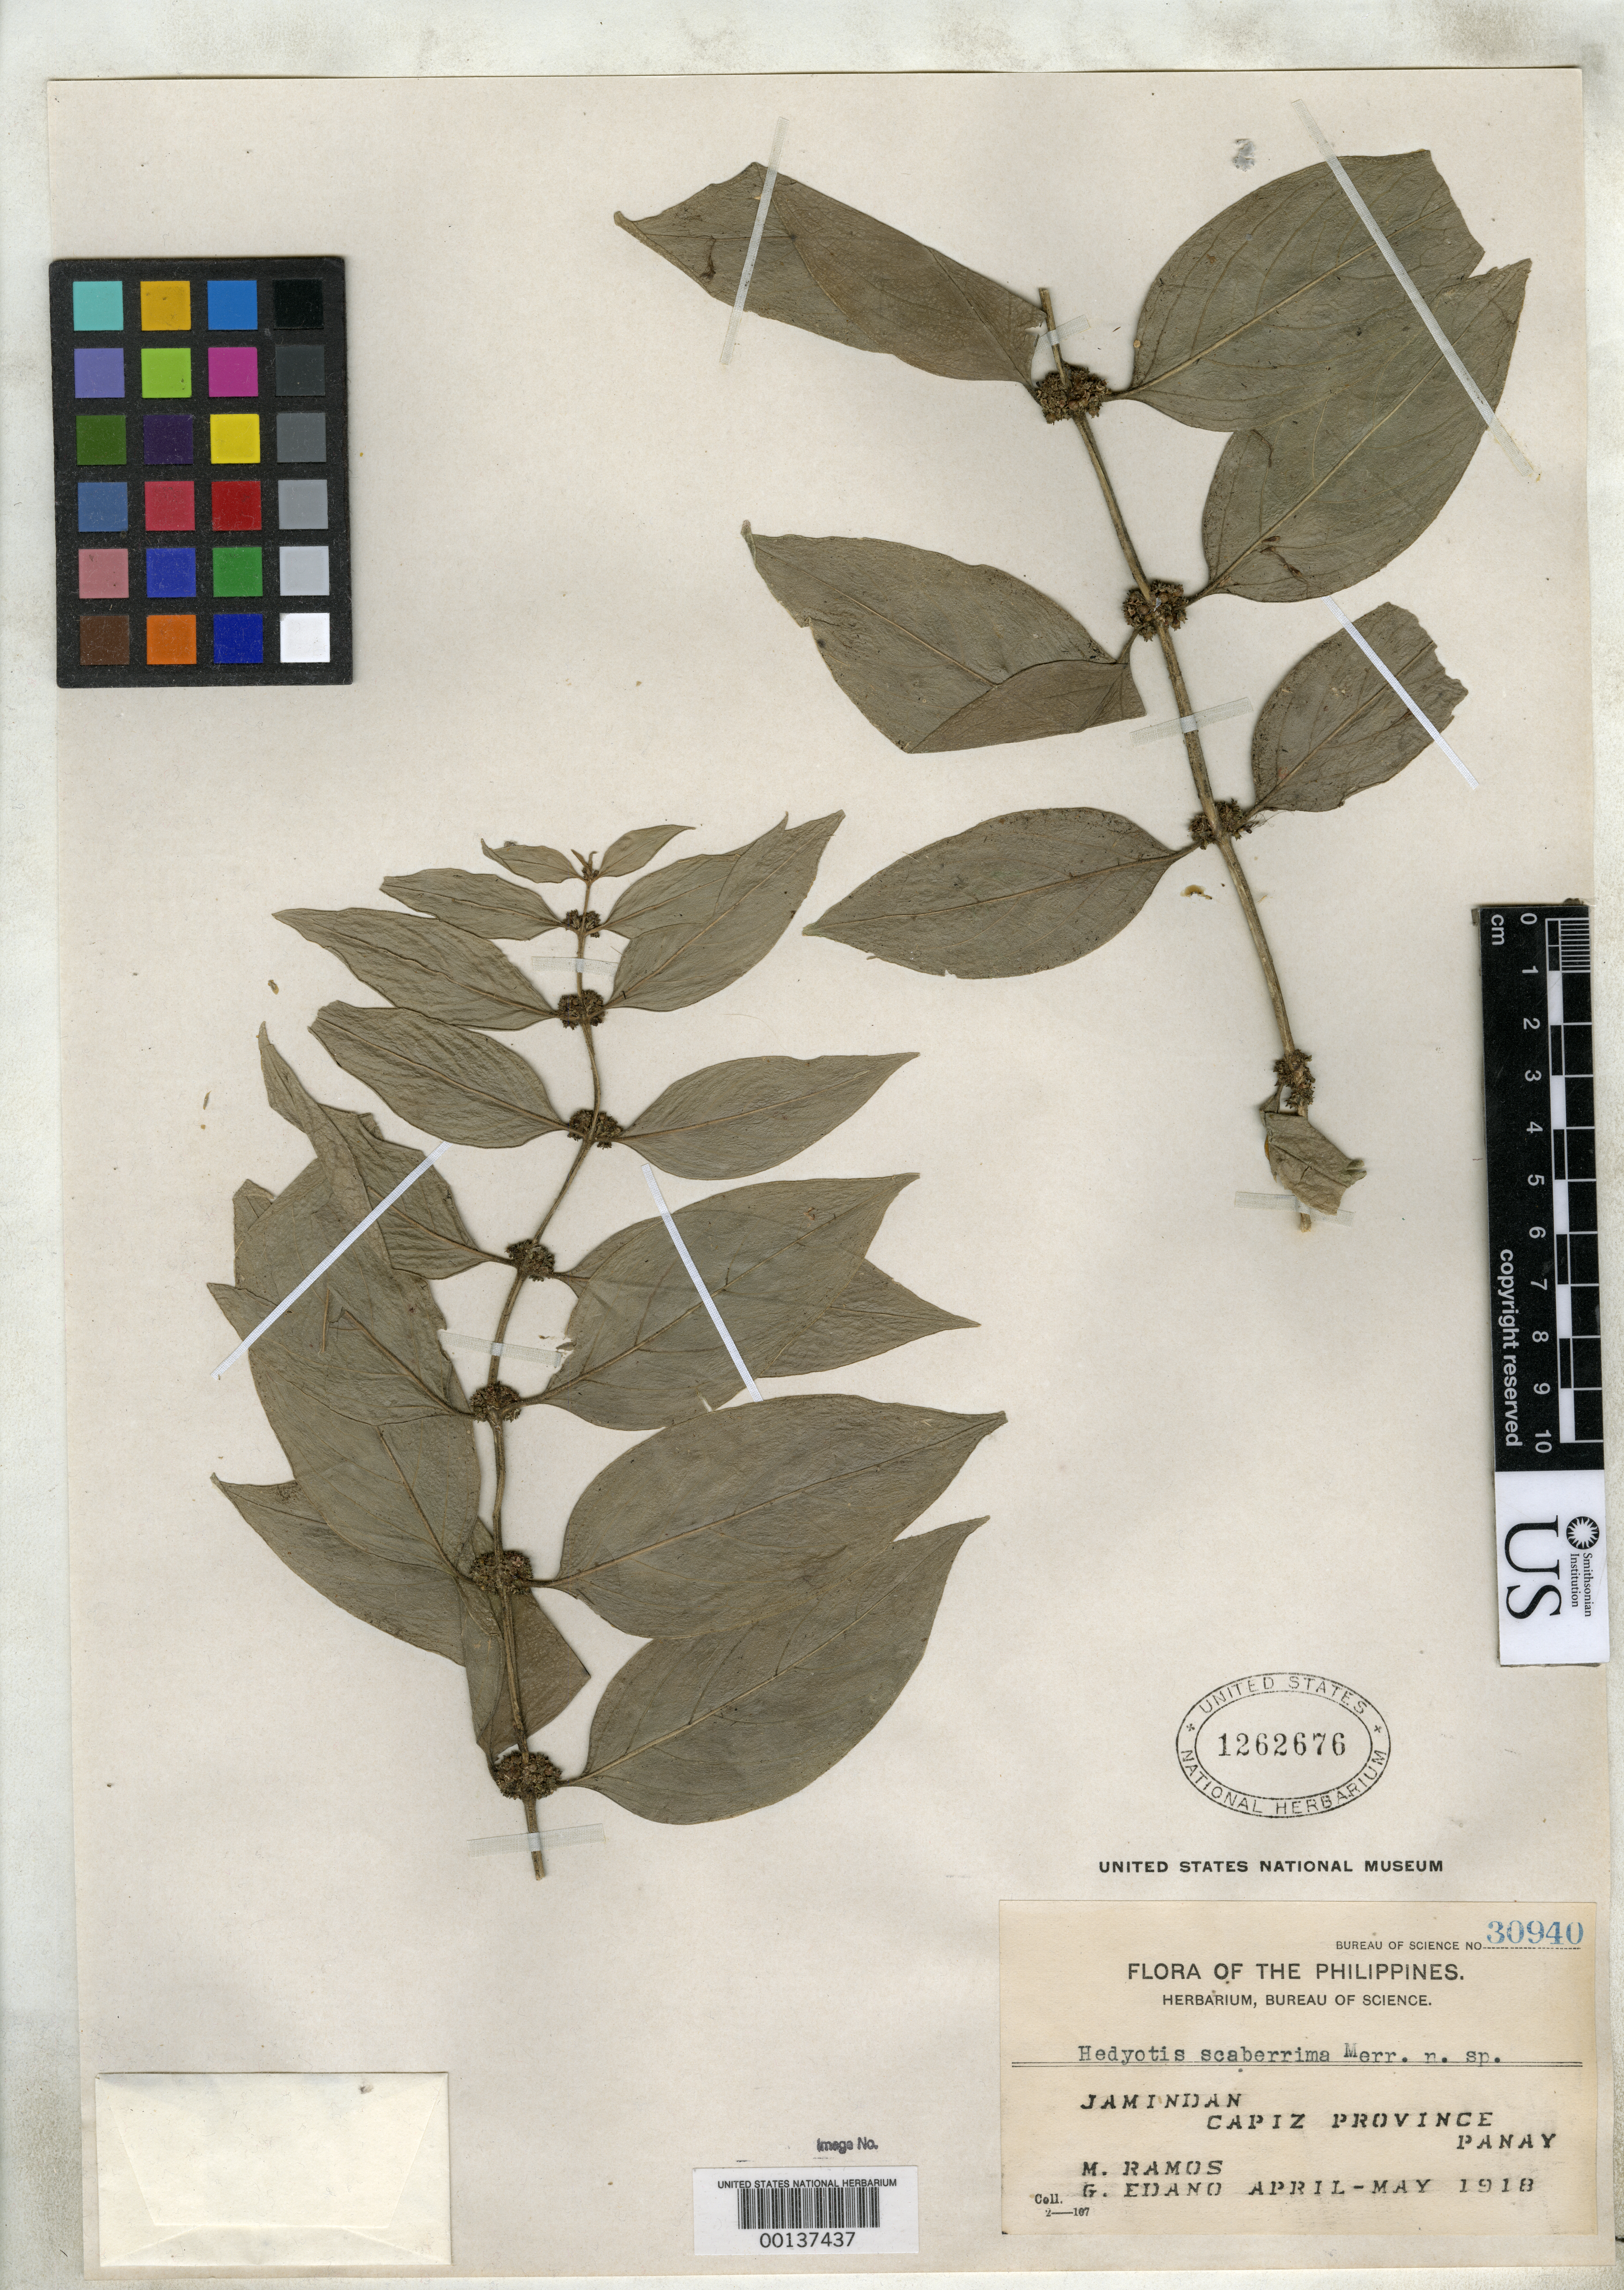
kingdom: Plantae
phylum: Tracheophyta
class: Magnoliopsida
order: Gentianales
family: Rubiaceae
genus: Hedyotis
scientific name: Hedyotis scaberrima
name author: Merr.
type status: Isotype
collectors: M. Ramos & G. E. Edaño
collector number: Bur. Sci. 30940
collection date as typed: May 1918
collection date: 1918-05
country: Philippines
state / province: Western Visayas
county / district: Capiz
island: Panay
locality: Jamindan.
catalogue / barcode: US 1262676